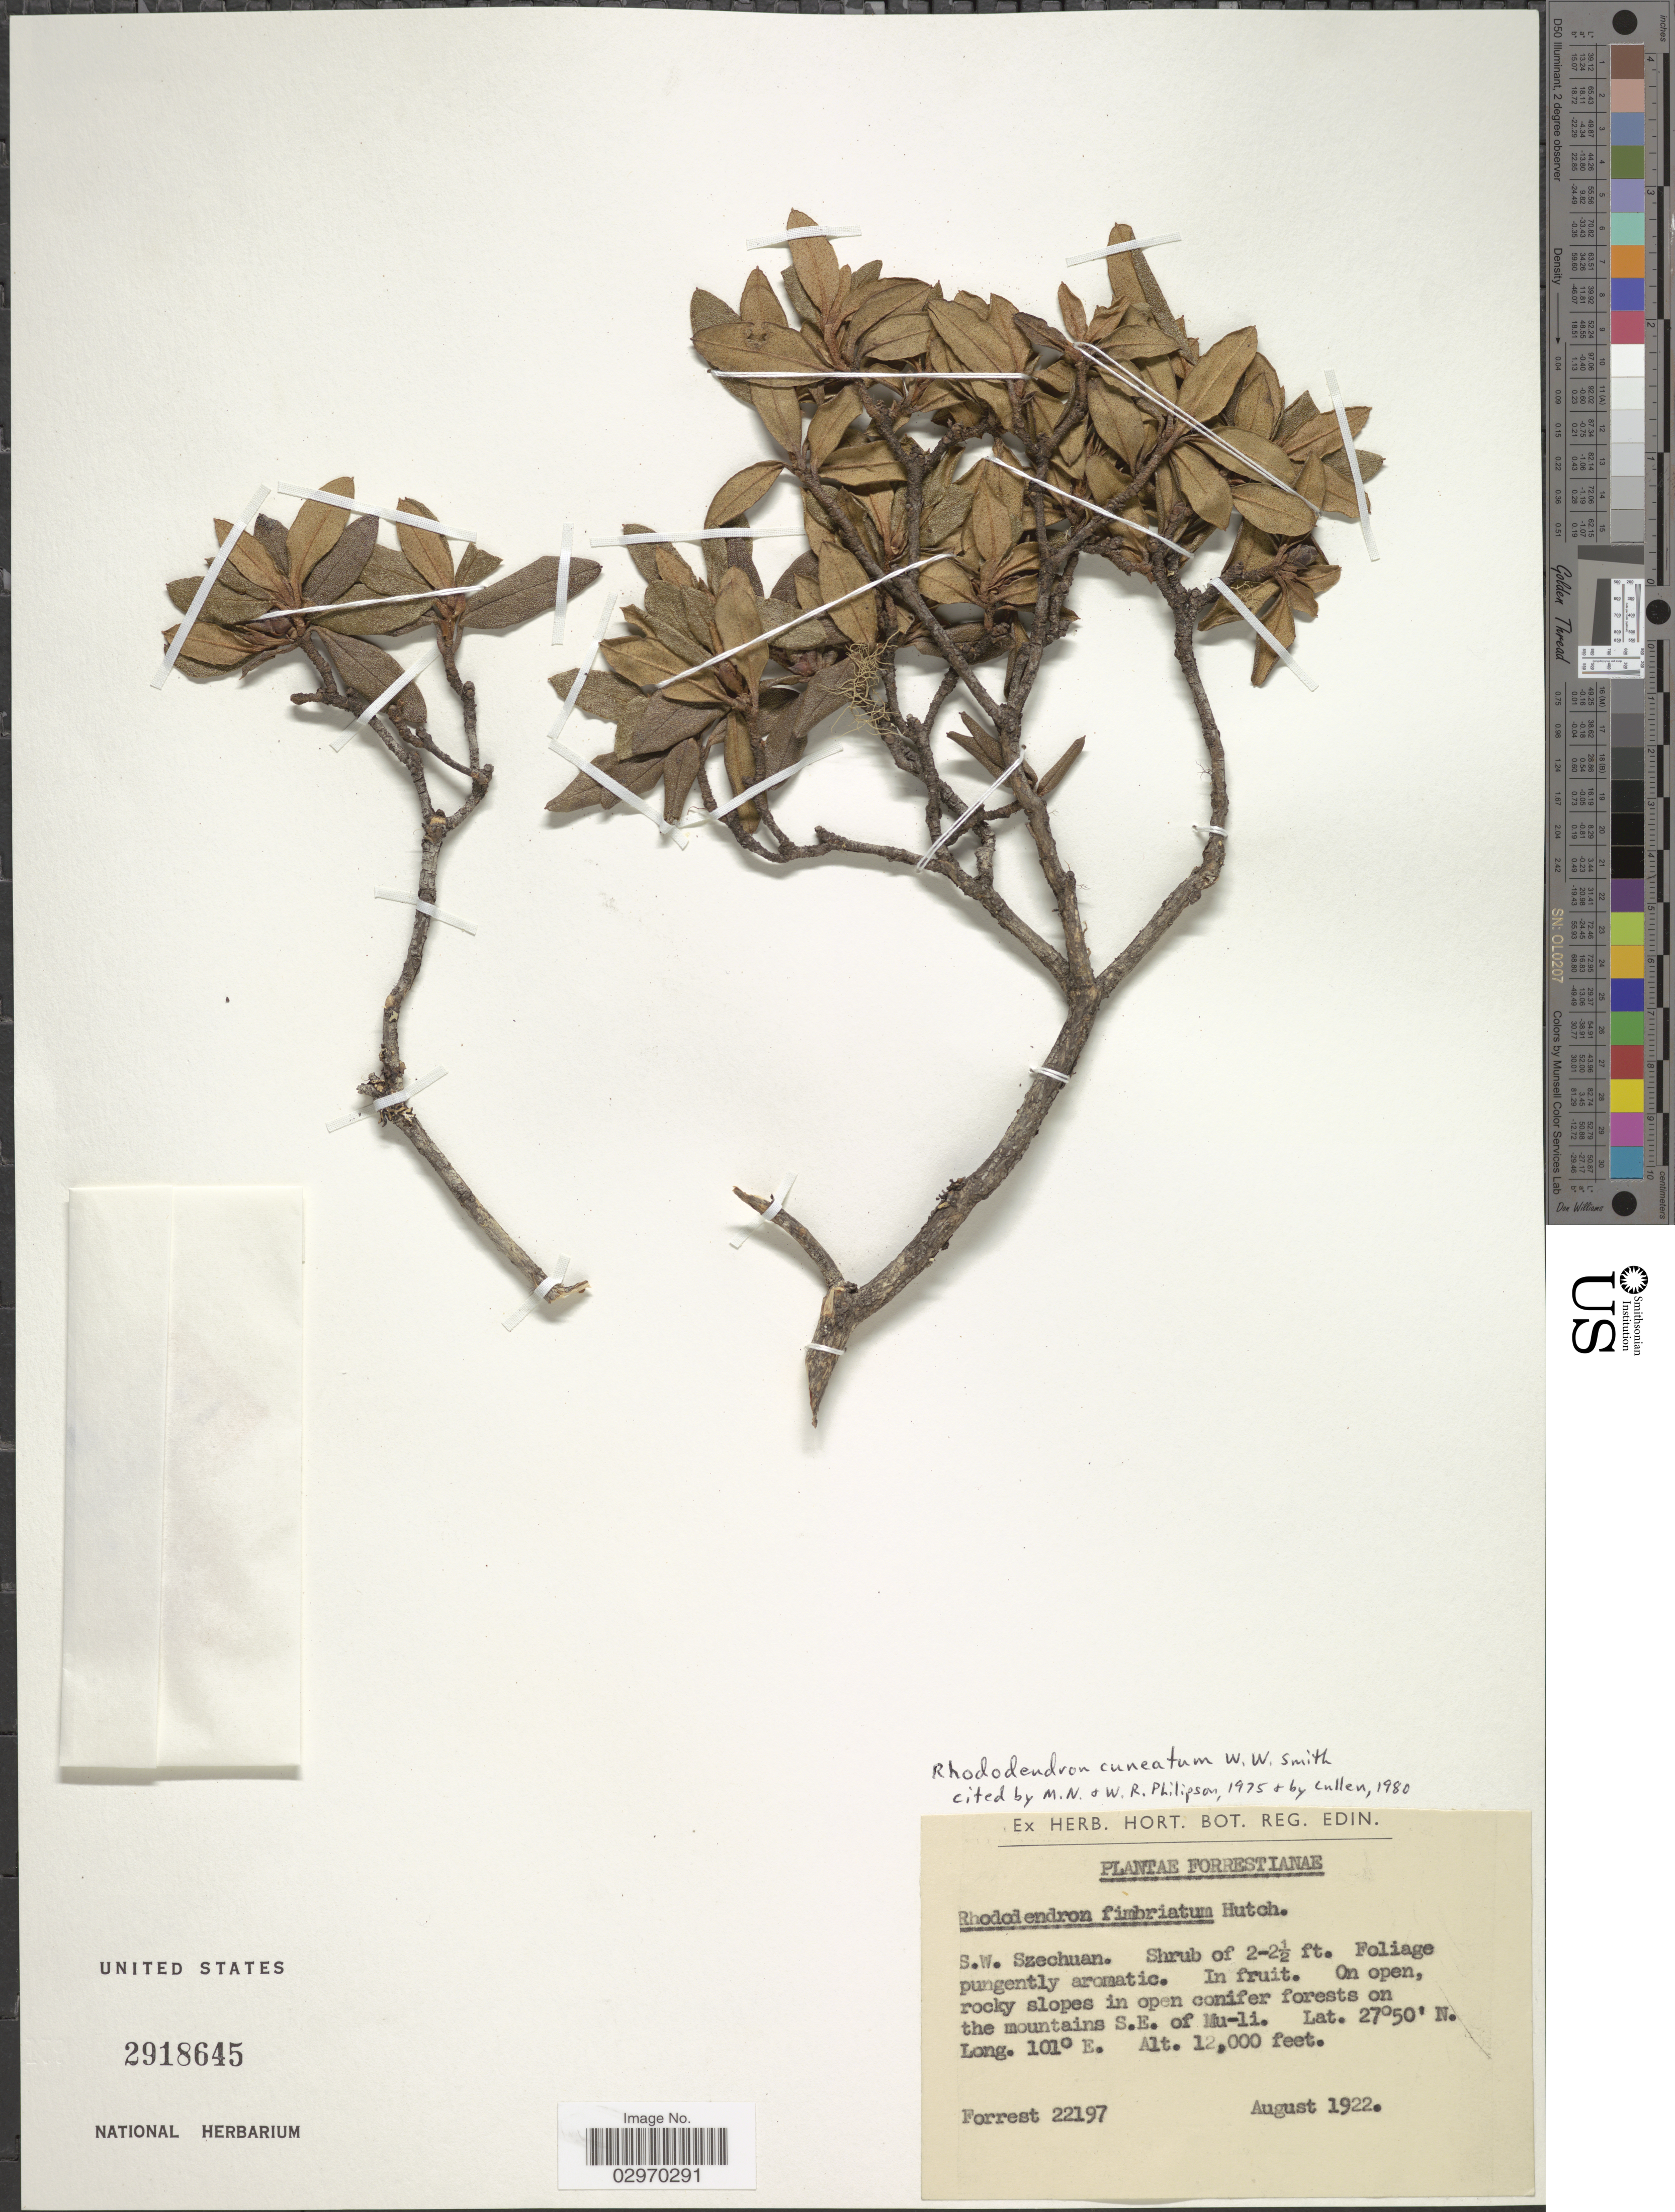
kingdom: Plantae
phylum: Tracheophyta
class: Magnoliopsida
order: Ericales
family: Ericaceae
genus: Rhododendron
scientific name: Rhododendron cuneatum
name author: W.W. Sm.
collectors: -. Forrest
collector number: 22197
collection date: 1922-08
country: China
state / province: Sichuan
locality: S.W. Szechuan. On open, rocky slopes in open conifer forests on the mountains S.E. of Mu-li.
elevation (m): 3658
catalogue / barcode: US 2918645